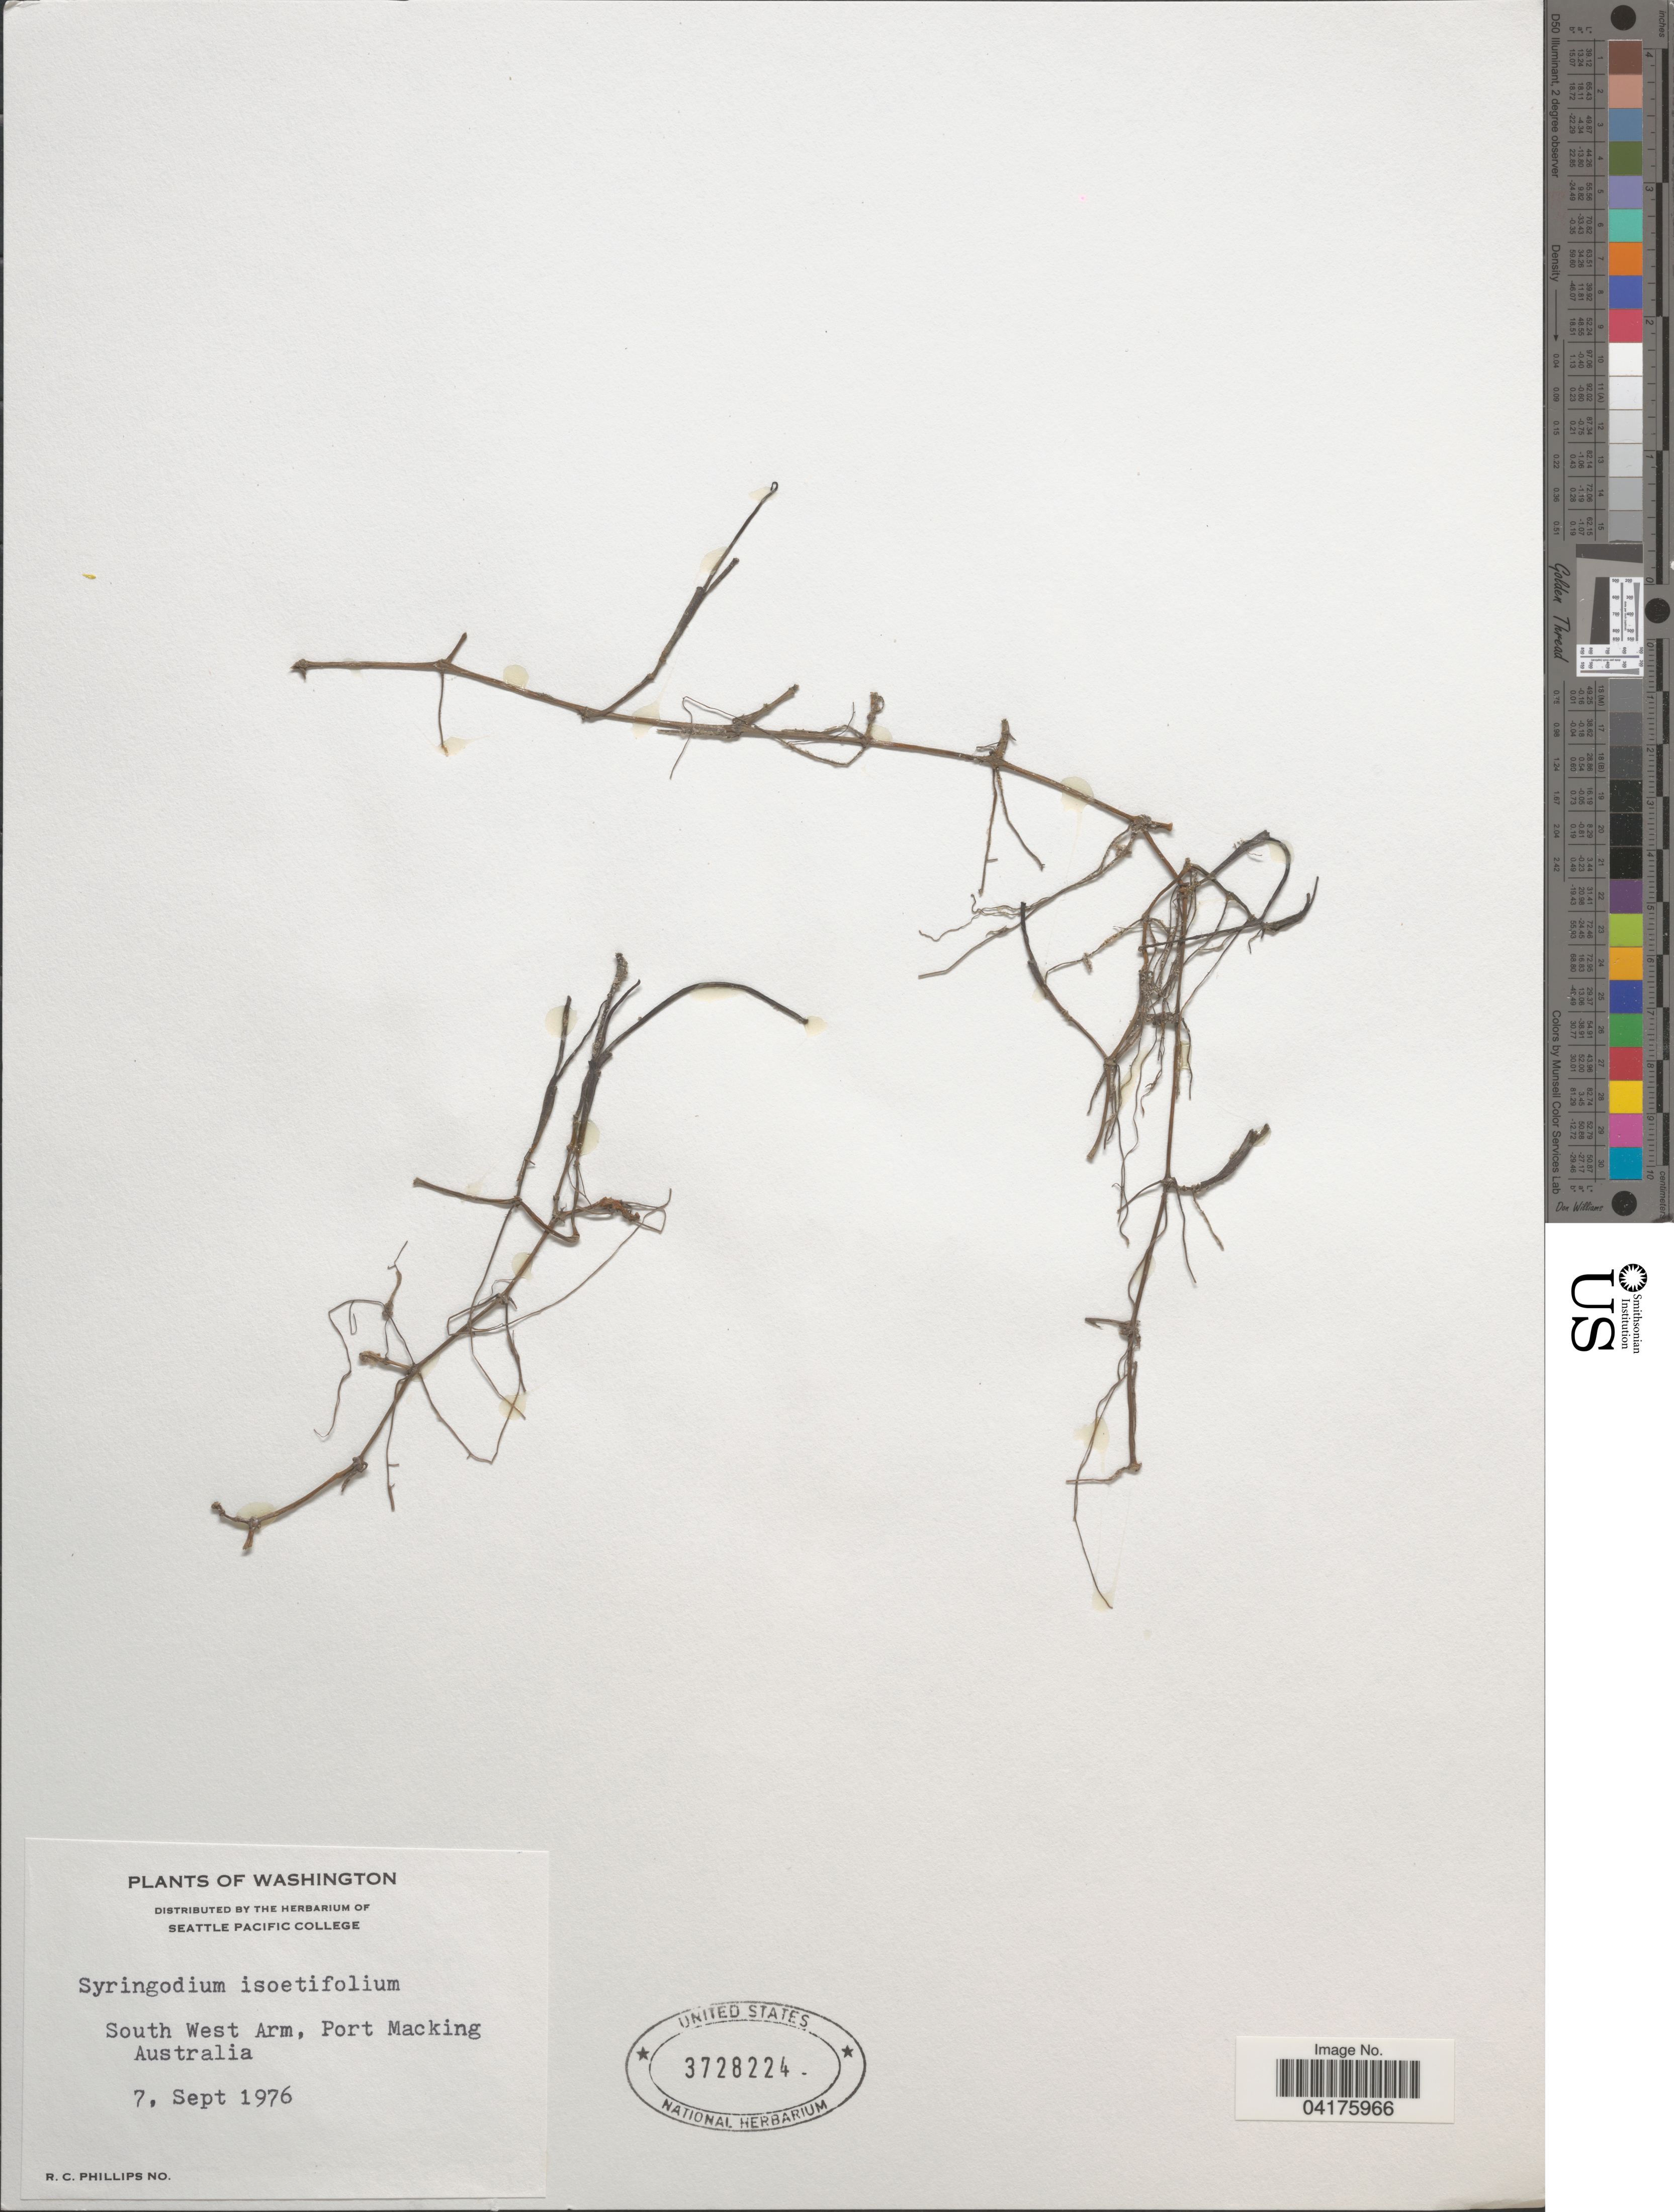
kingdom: Plantae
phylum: Tracheophyta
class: Liliopsida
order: Alismatales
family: Cymodoceaceae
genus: Syringodium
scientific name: Syringodium isoetifolium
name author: (Asch.) Dandy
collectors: R. C. Phillips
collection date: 1976-09-07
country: Australia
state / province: New South Wales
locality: South West Arm, Port Macking [= Port Hacking].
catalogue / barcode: US 3728224